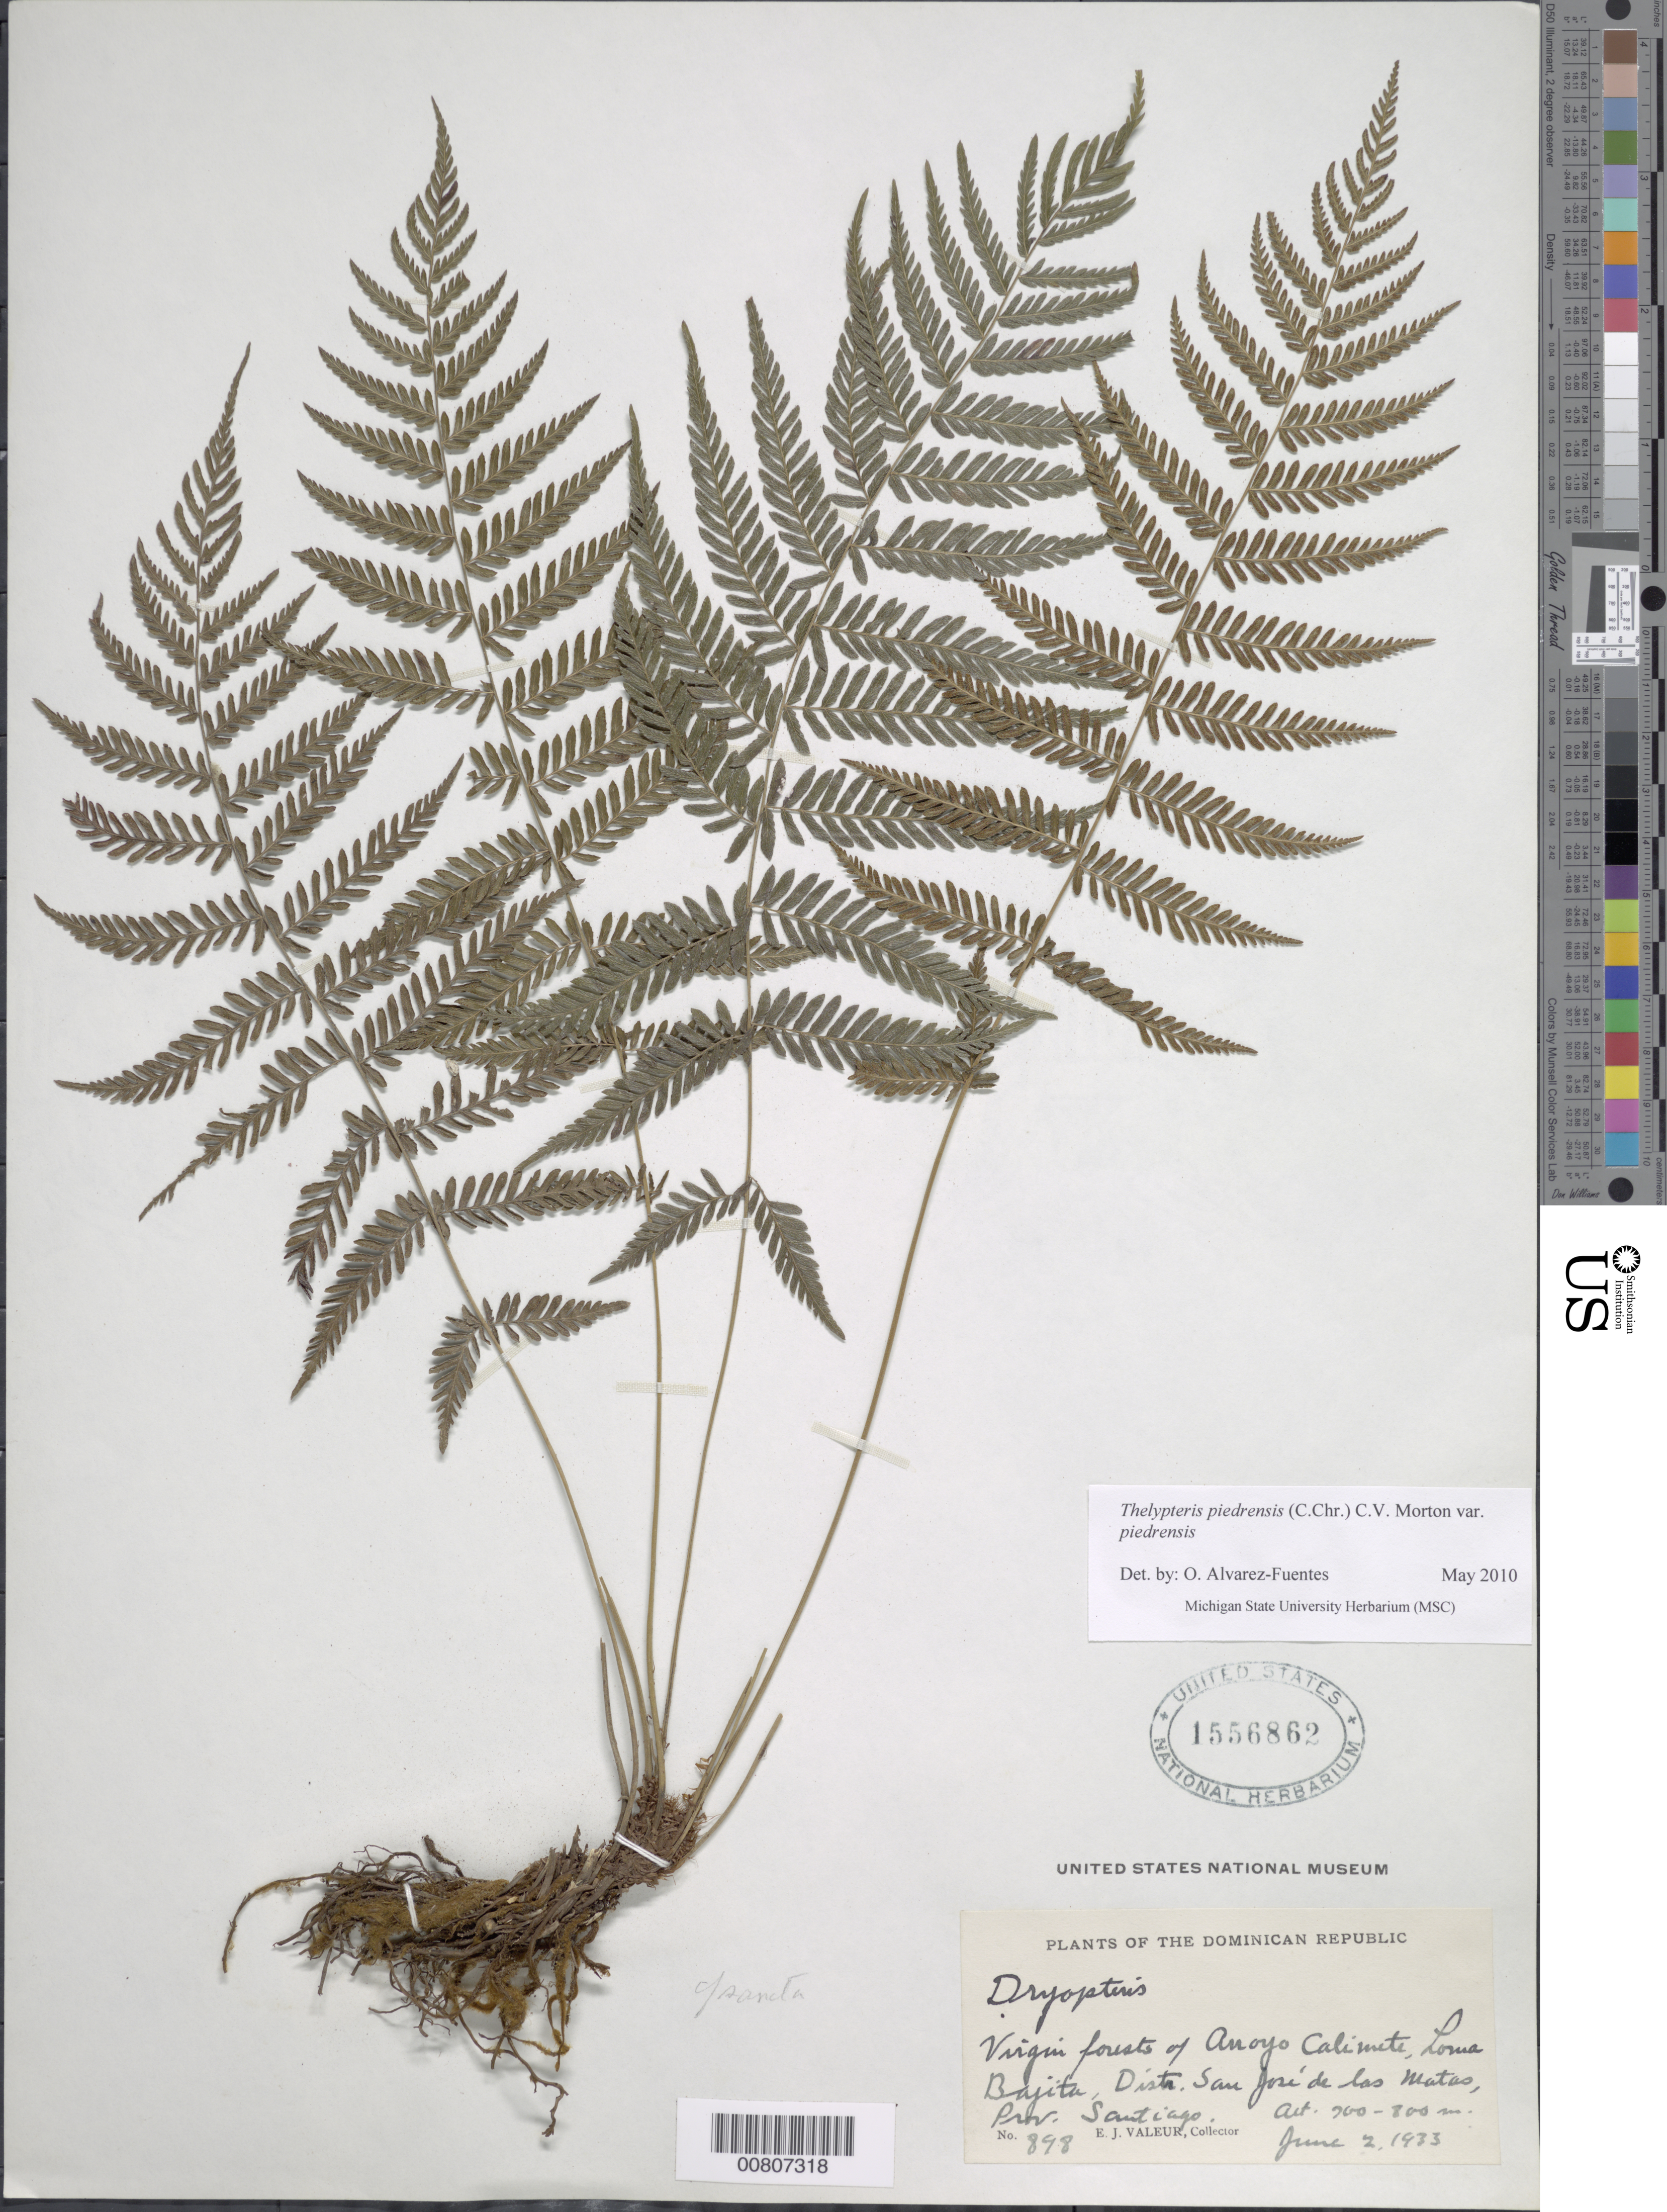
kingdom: Plantae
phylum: Tracheophyta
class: Polypodiopsida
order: Polypodiales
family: Thelypteridaceae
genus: Amauropelta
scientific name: Amauropelta piedrensis (C. Chr.) comb. nov., ined 2015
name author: (C. Chr.)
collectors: E. Valeur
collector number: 898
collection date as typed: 02 Jun 1922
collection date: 1922-06-02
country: Dominican Republic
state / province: Santiago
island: Hispaniola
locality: Dist. San José de las Matas, Arroyo Calimete, Loma Bajita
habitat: Virgin forest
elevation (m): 700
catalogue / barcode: US 1556862